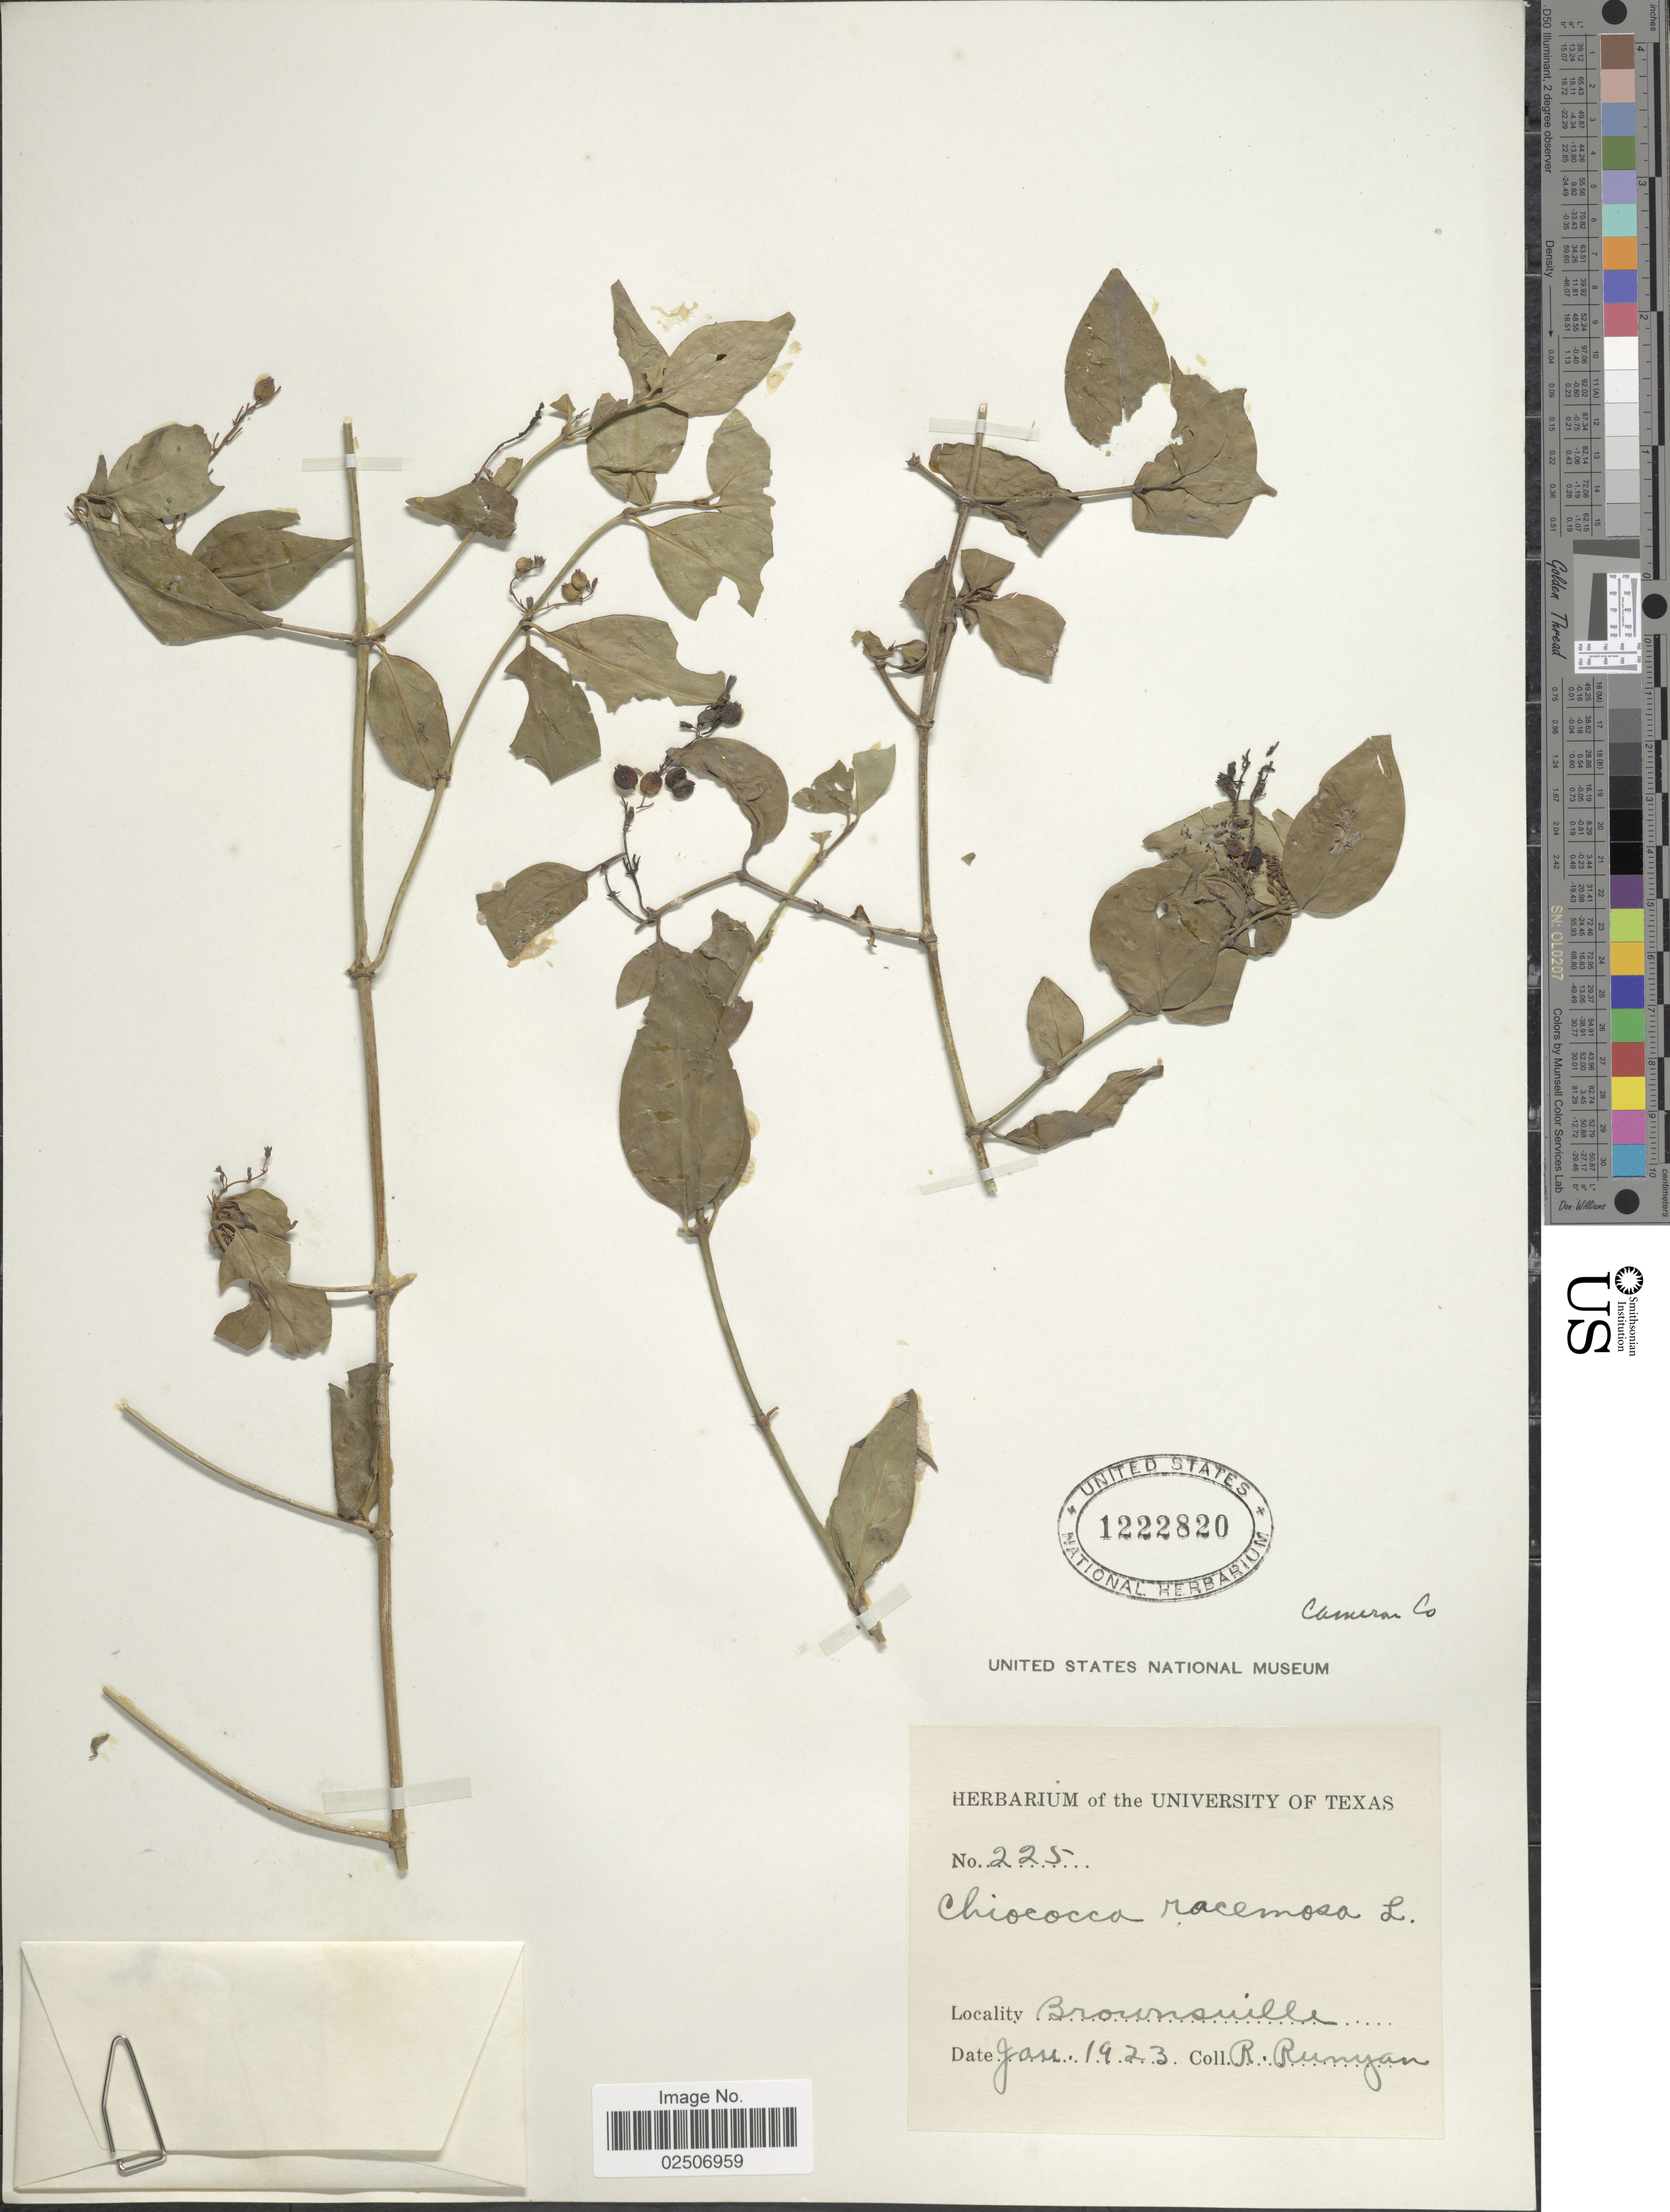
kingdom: Plantae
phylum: Tracheophyta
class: Magnoliopsida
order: Gentianales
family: Rubiaceae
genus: Chiococca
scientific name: Chiococca alba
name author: (L.) Hitchc.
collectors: R. Runyon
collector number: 225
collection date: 1923-01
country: United States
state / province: Texas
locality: Brownsville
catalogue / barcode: US 1222820